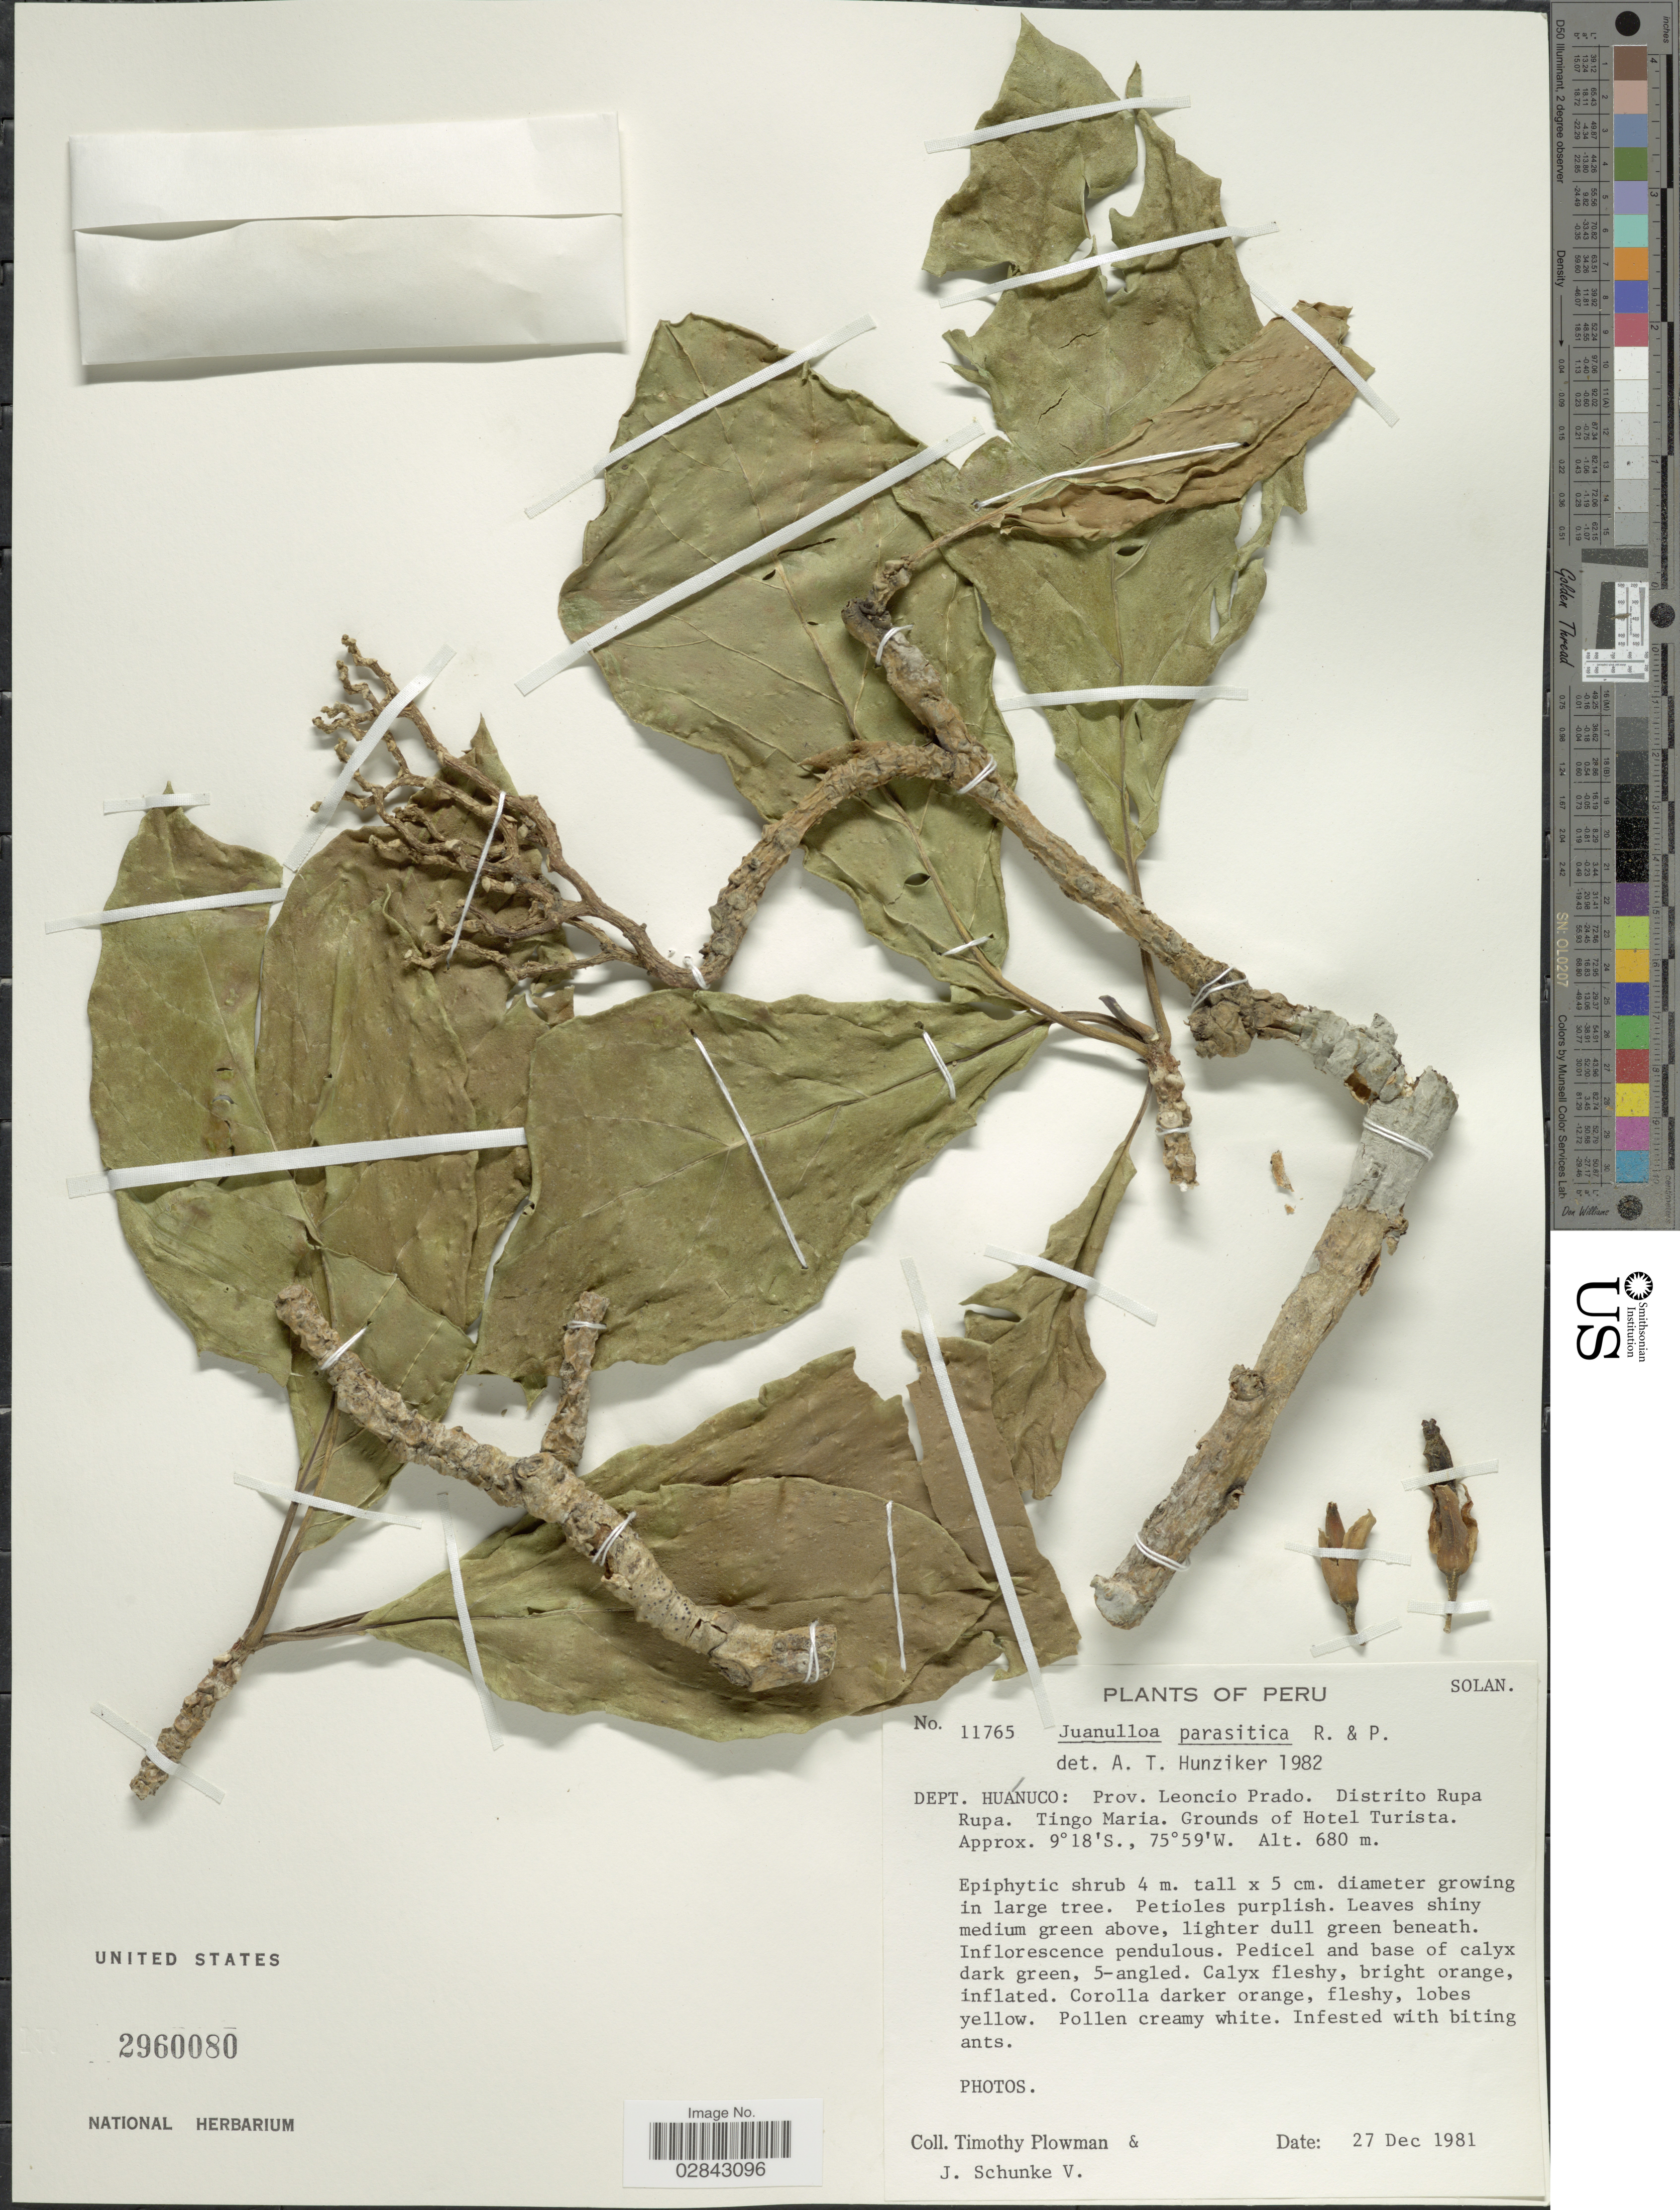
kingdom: Plantae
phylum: Tracheophyta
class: Magnoliopsida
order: Solanales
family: Solanaceae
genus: Juanulloa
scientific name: Juanulloa parasitica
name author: Ruiz & Pav.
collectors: T. Plowman & J. Schunke Vigo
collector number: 11765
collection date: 1981-12-27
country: Peru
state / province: Huánuco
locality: Dept. Huánuco: Prov: Leoncio Prado. Distrito Rupa Rupa. Tingo Maria. Grounds of Hotel Turista.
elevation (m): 680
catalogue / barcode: US 2960080